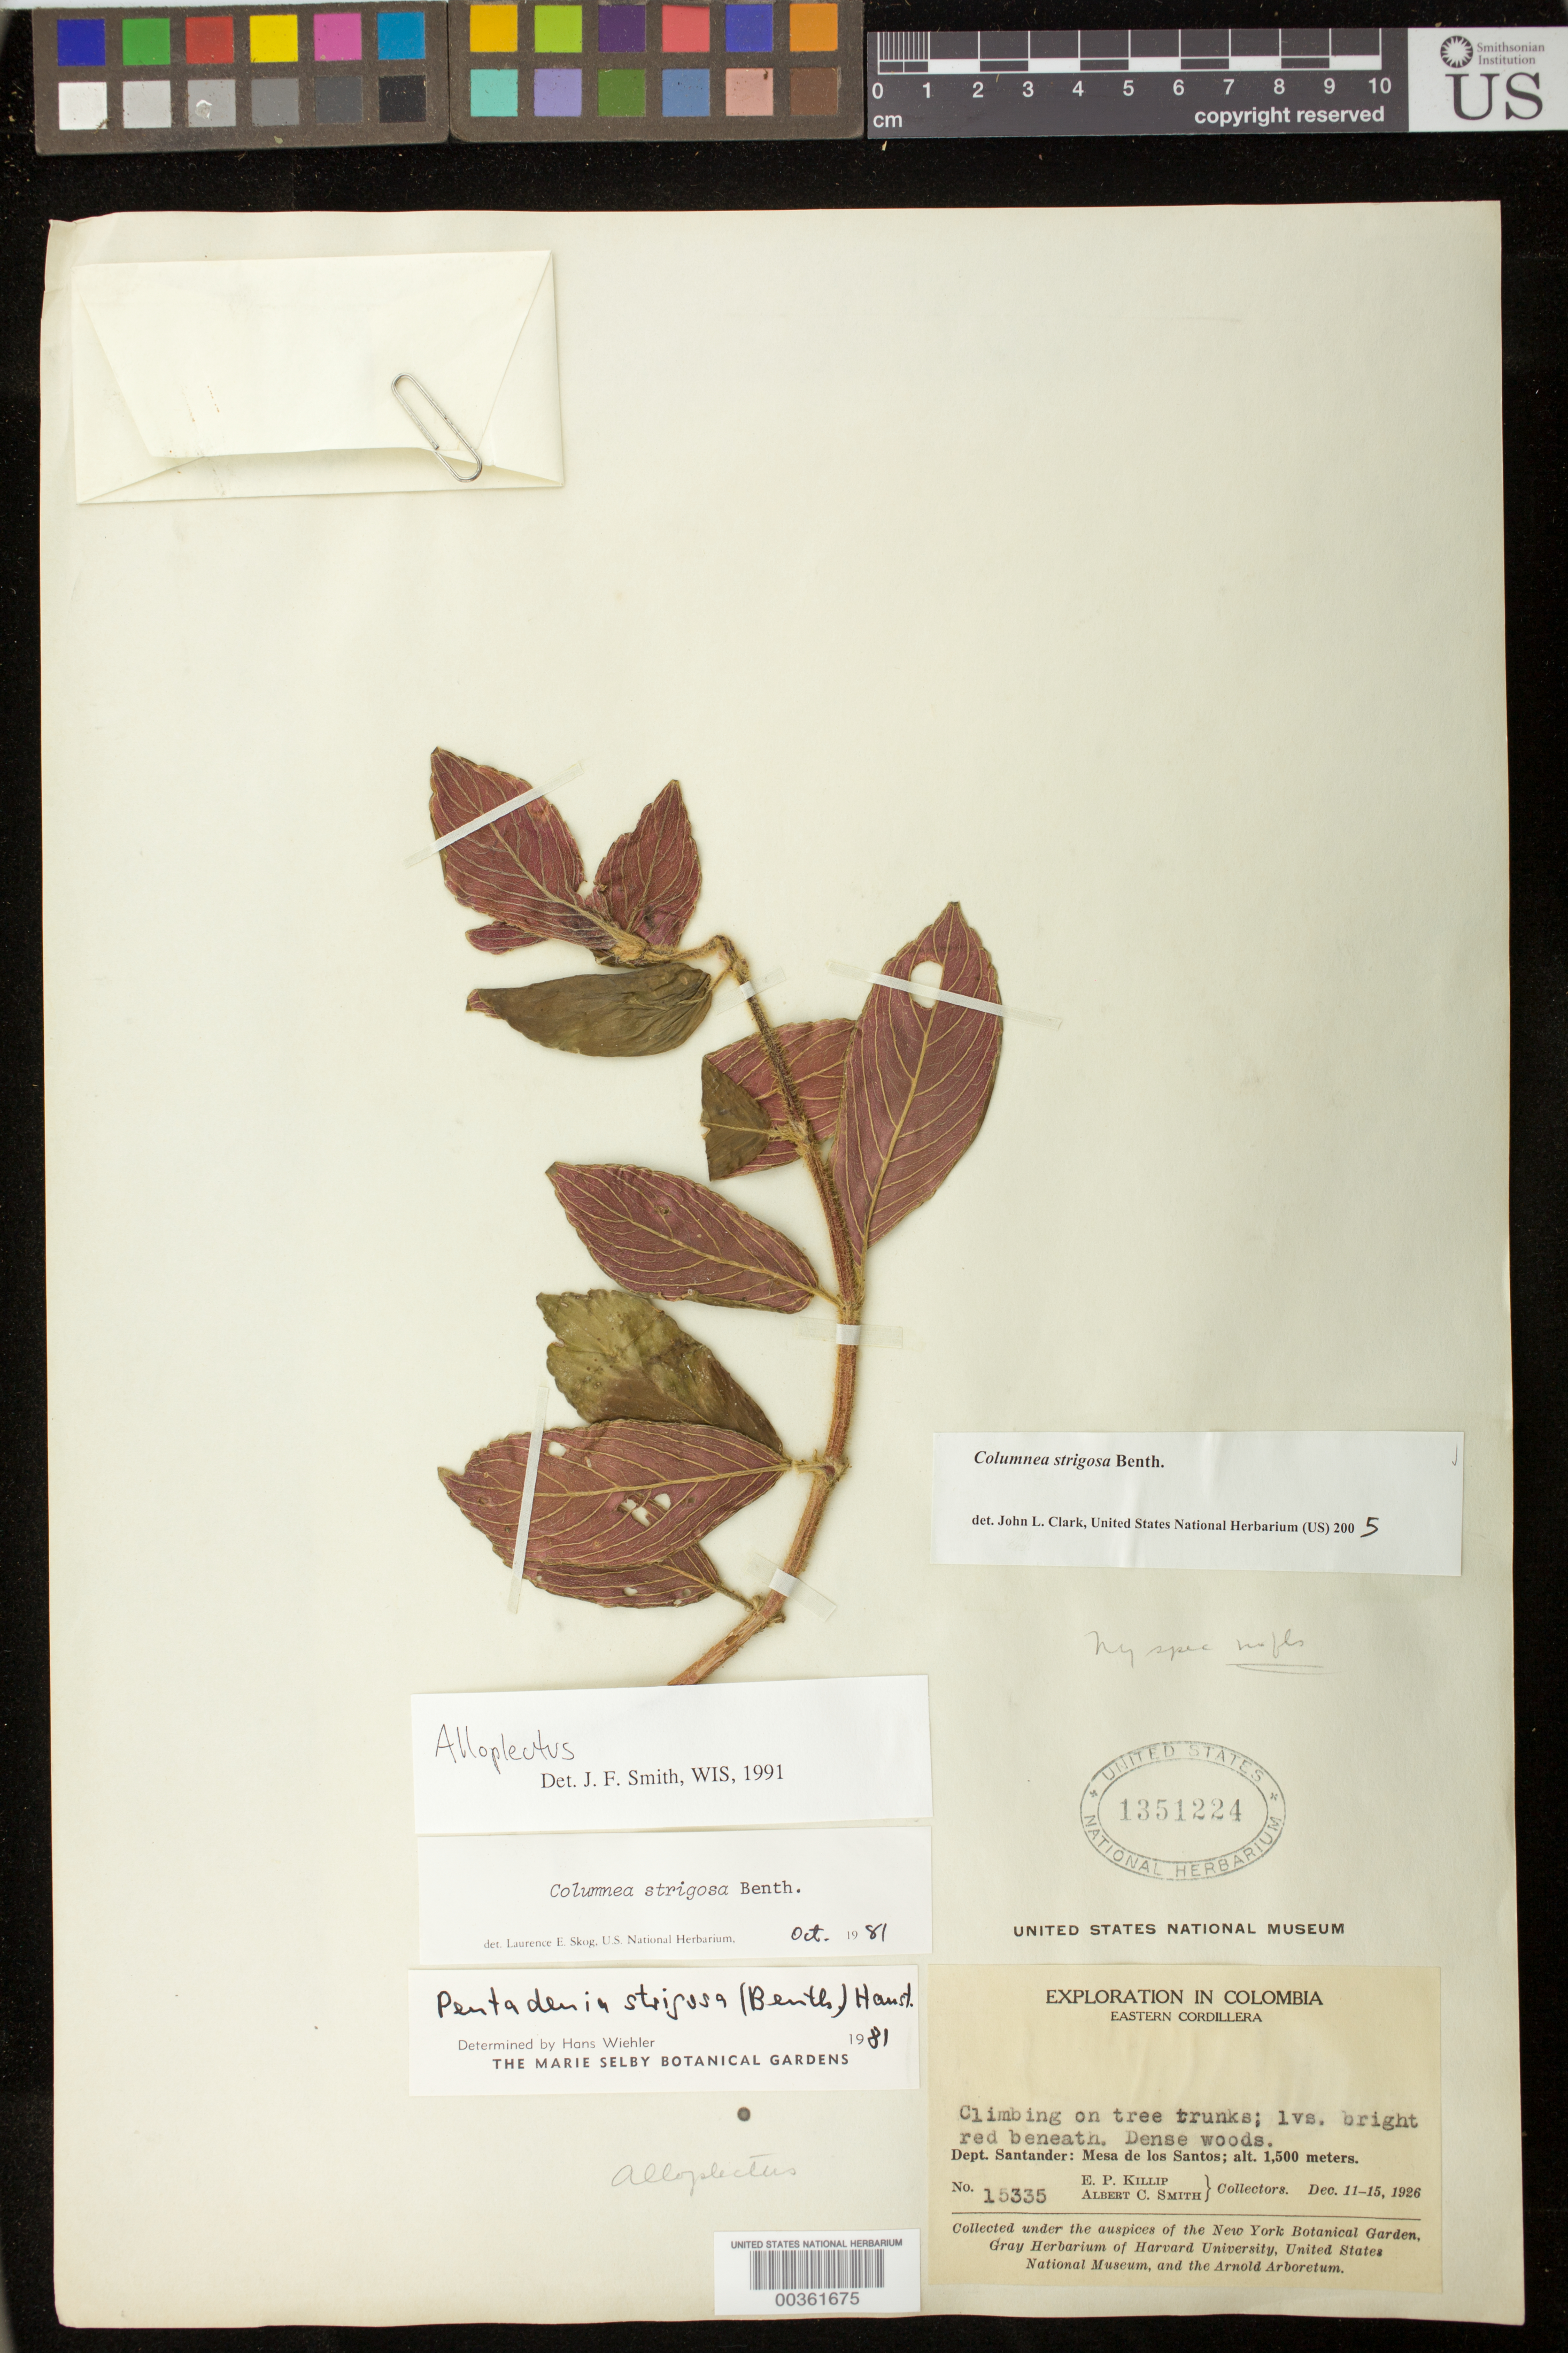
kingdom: Plantae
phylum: Tracheophyta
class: Magnoliopsida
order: Lamiales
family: Gesneriaceae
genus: Columnea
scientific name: Columnea strigosa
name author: Benth.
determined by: Clark, J. L., (SEL), The Marie Selby Botanical Garden (UNITED STATES)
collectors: E. P. Killip & A. C. Smith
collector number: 15335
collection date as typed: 11-15 Dec 1926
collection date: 1926-12-11/1926-12-15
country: Colombia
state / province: Santander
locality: Eastern Cordillera, Mesa de los Santos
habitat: Dense woods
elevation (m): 1500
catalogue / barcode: US 1351224